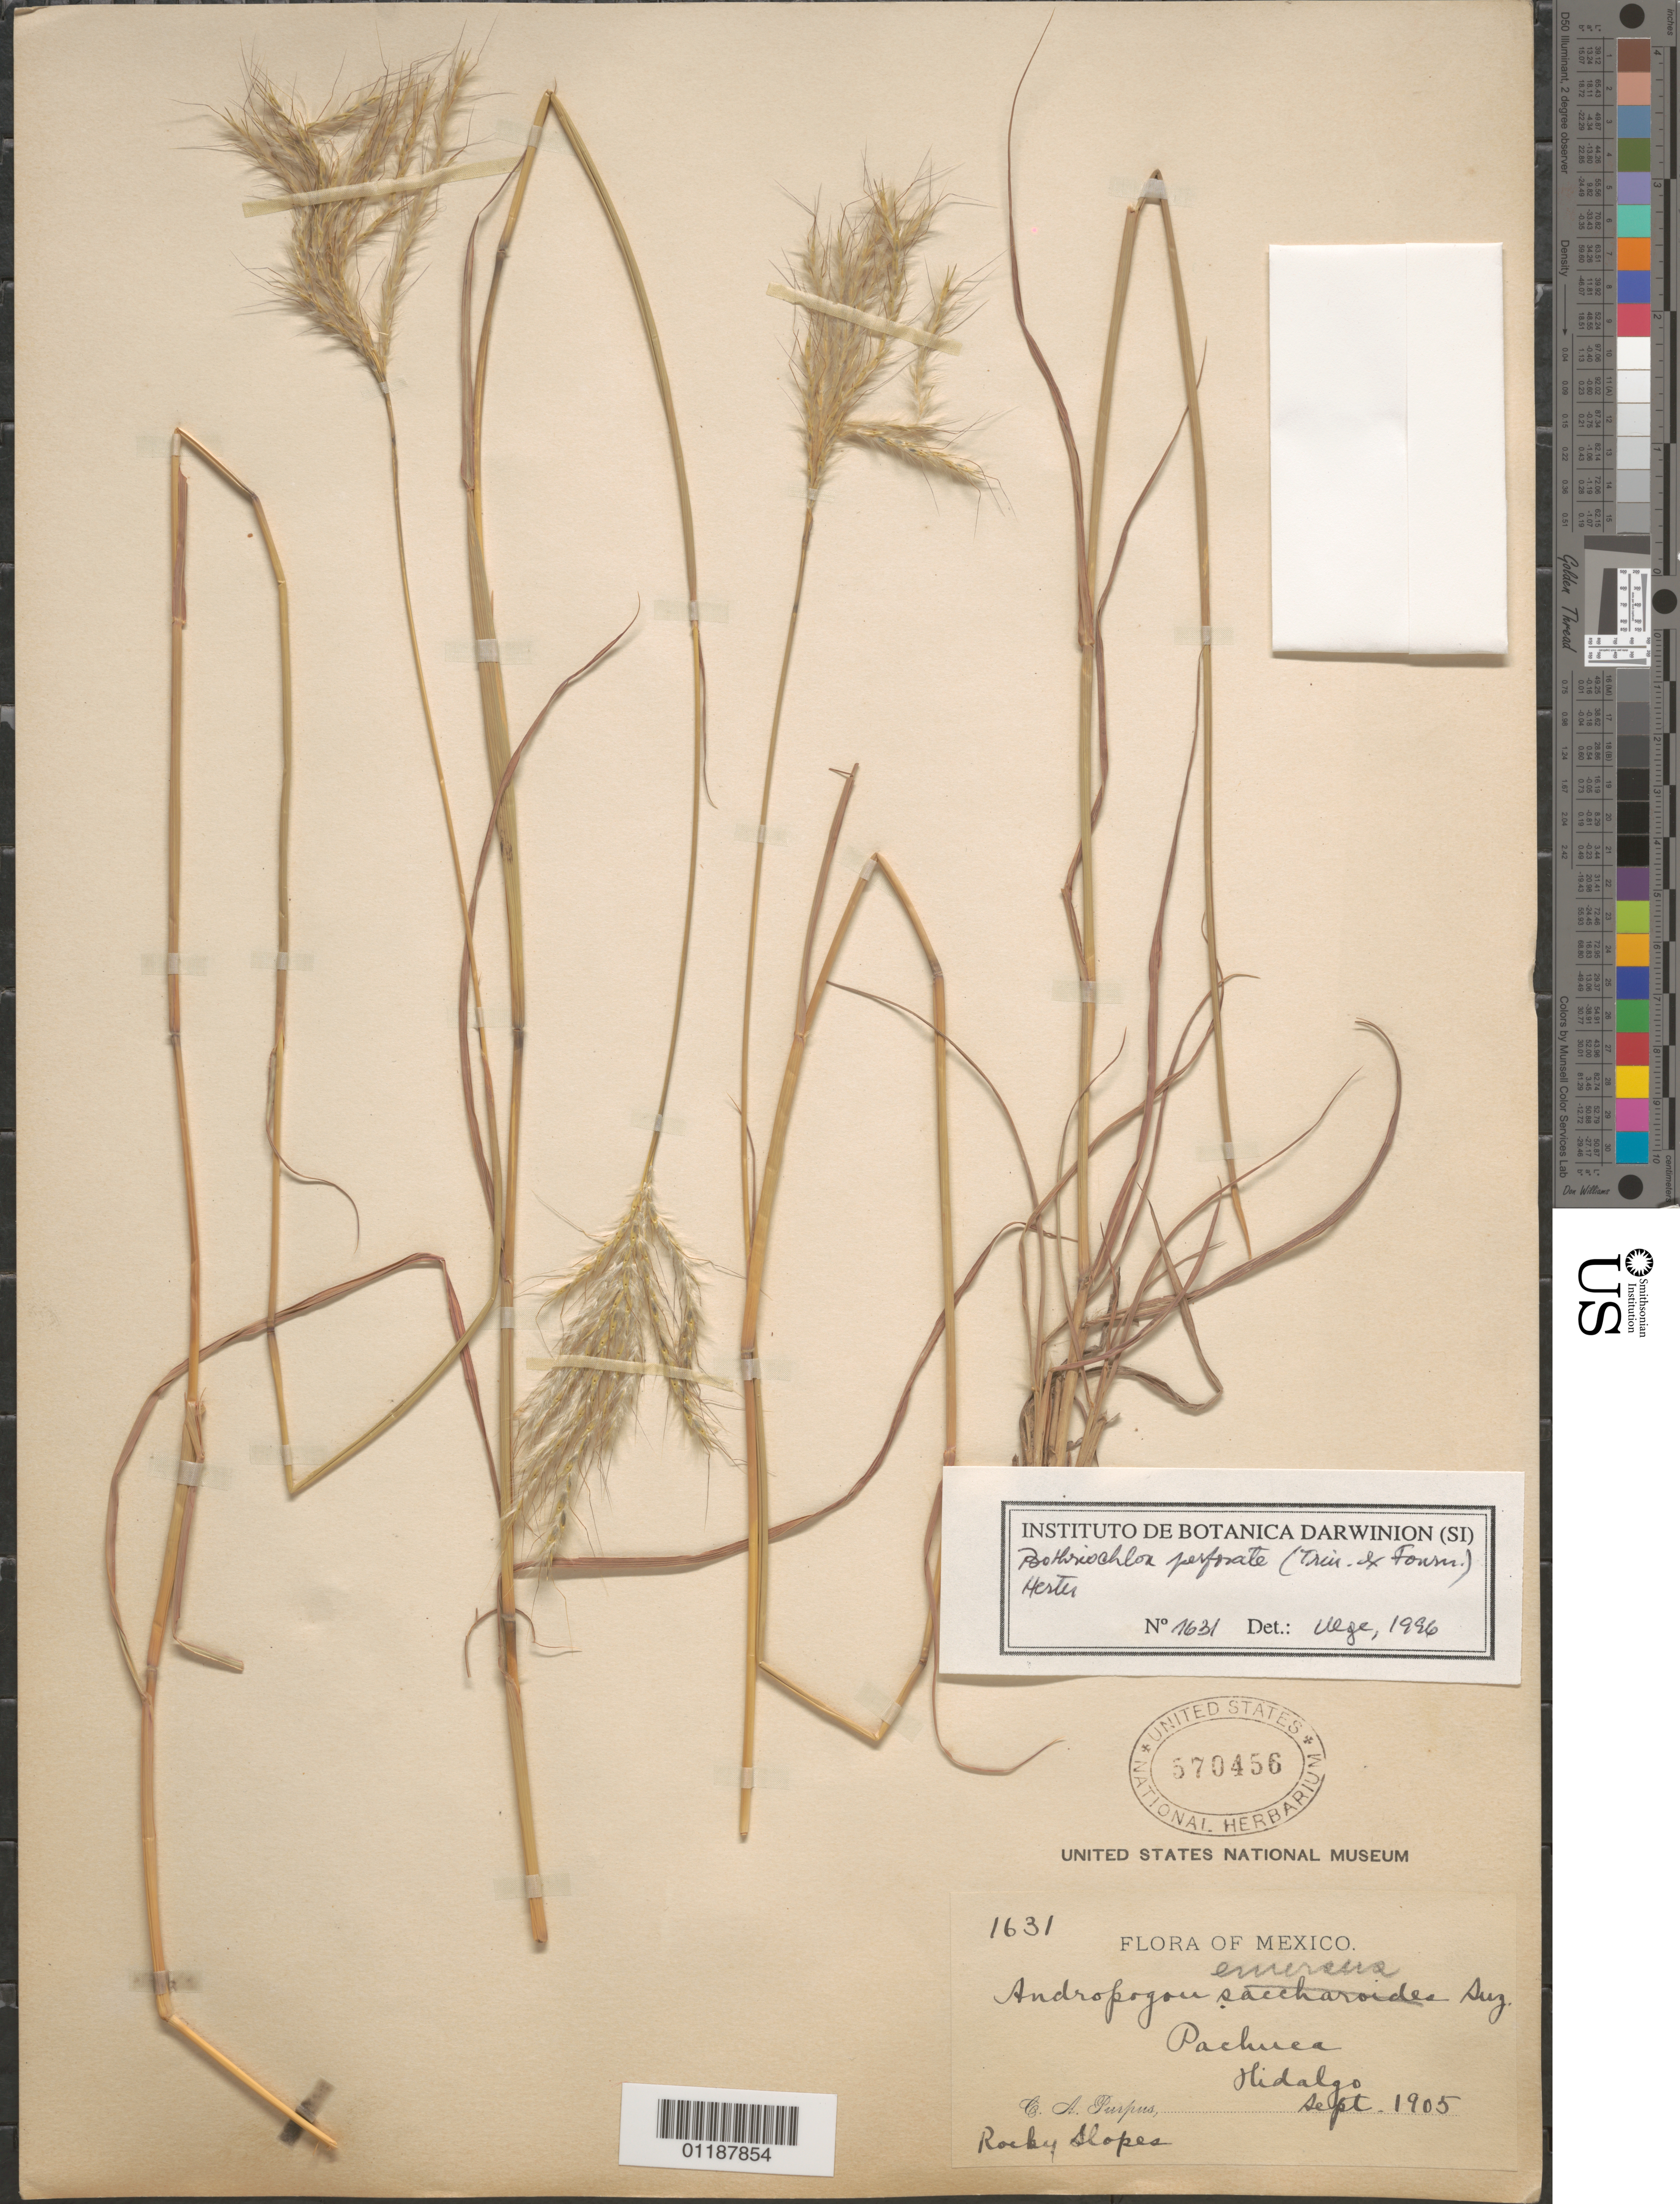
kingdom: Plantae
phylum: Tracheophyta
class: Liliopsida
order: Poales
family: Poaceae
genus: Bothriochloa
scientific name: Bothriochloa perforata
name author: (Trin. ex E. Fourn.) Herter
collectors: C. A. Purpus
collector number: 1631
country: Mexico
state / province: Hidalgo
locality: Pachuca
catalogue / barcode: US 570456